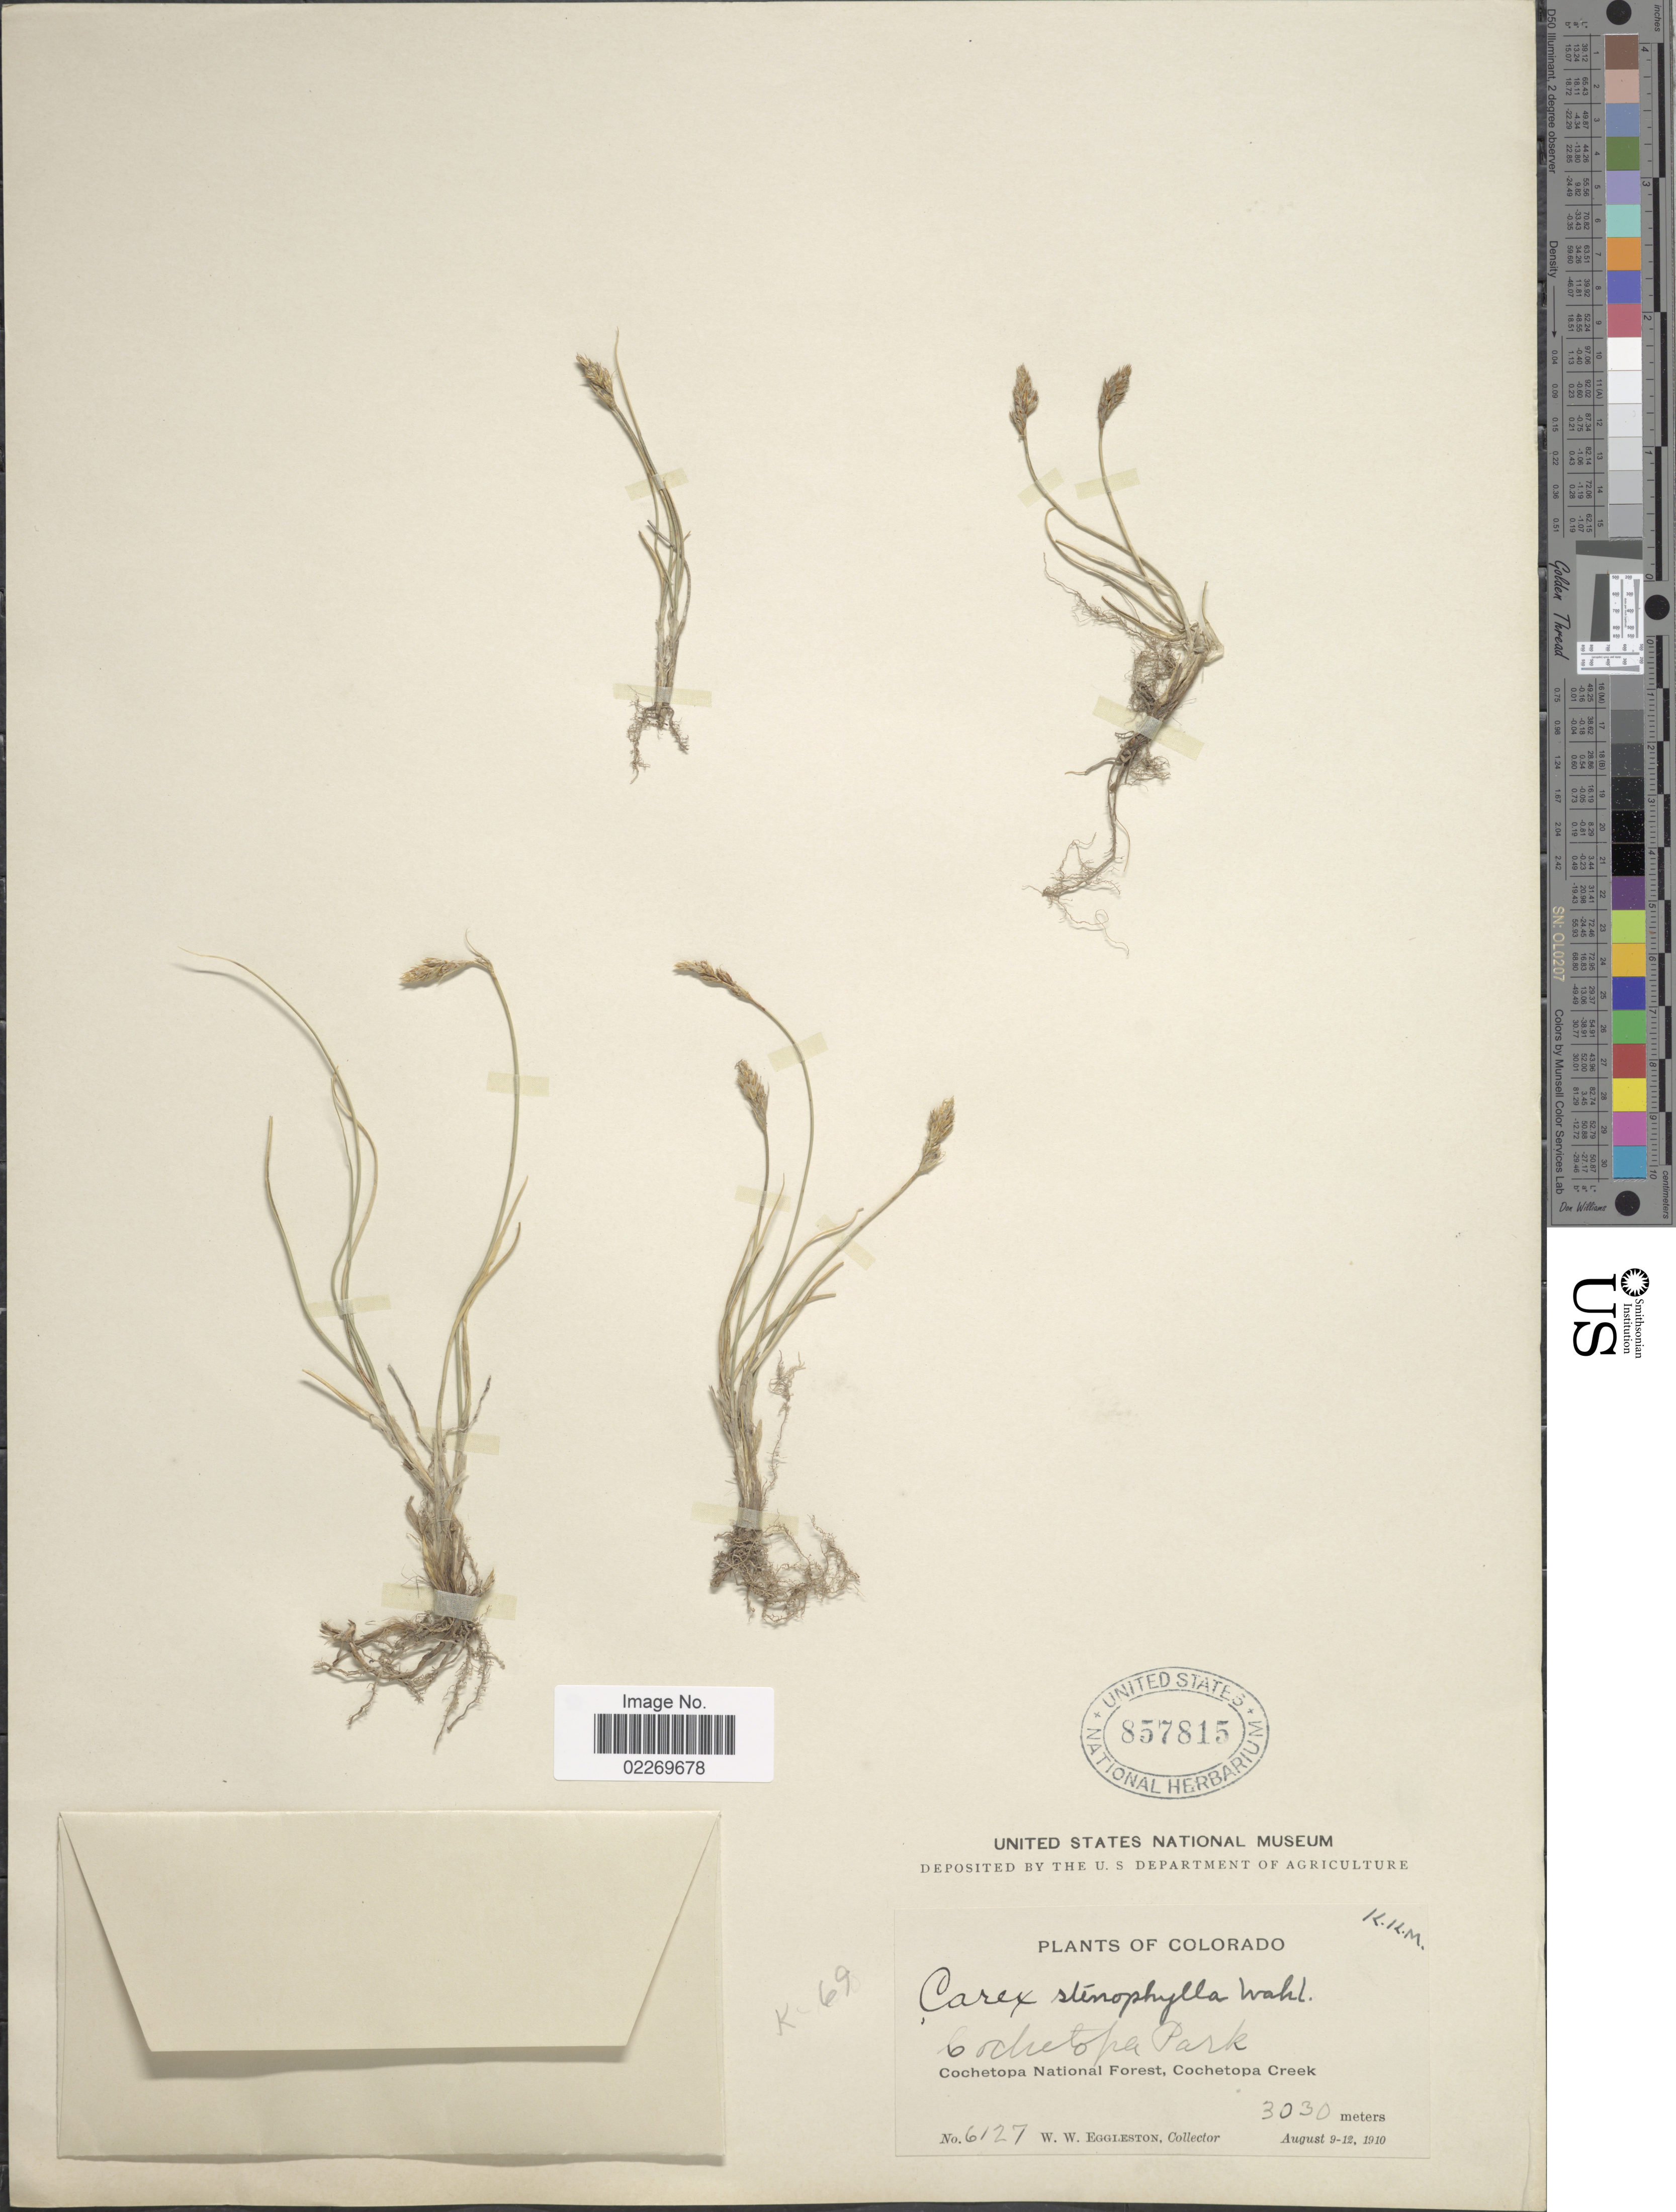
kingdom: Plantae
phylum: Tracheophyta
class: Liliopsida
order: Poales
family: Cyperaceae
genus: Carex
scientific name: Carex eleocharis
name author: L.H. Bailey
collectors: W. W. Eggleston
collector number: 6127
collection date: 1910-08-09/1910-08-12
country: United States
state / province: Colorado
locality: Cochetopa Park. Cochetopa National Forest, Cochetopa Creek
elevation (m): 3030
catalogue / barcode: US 857815